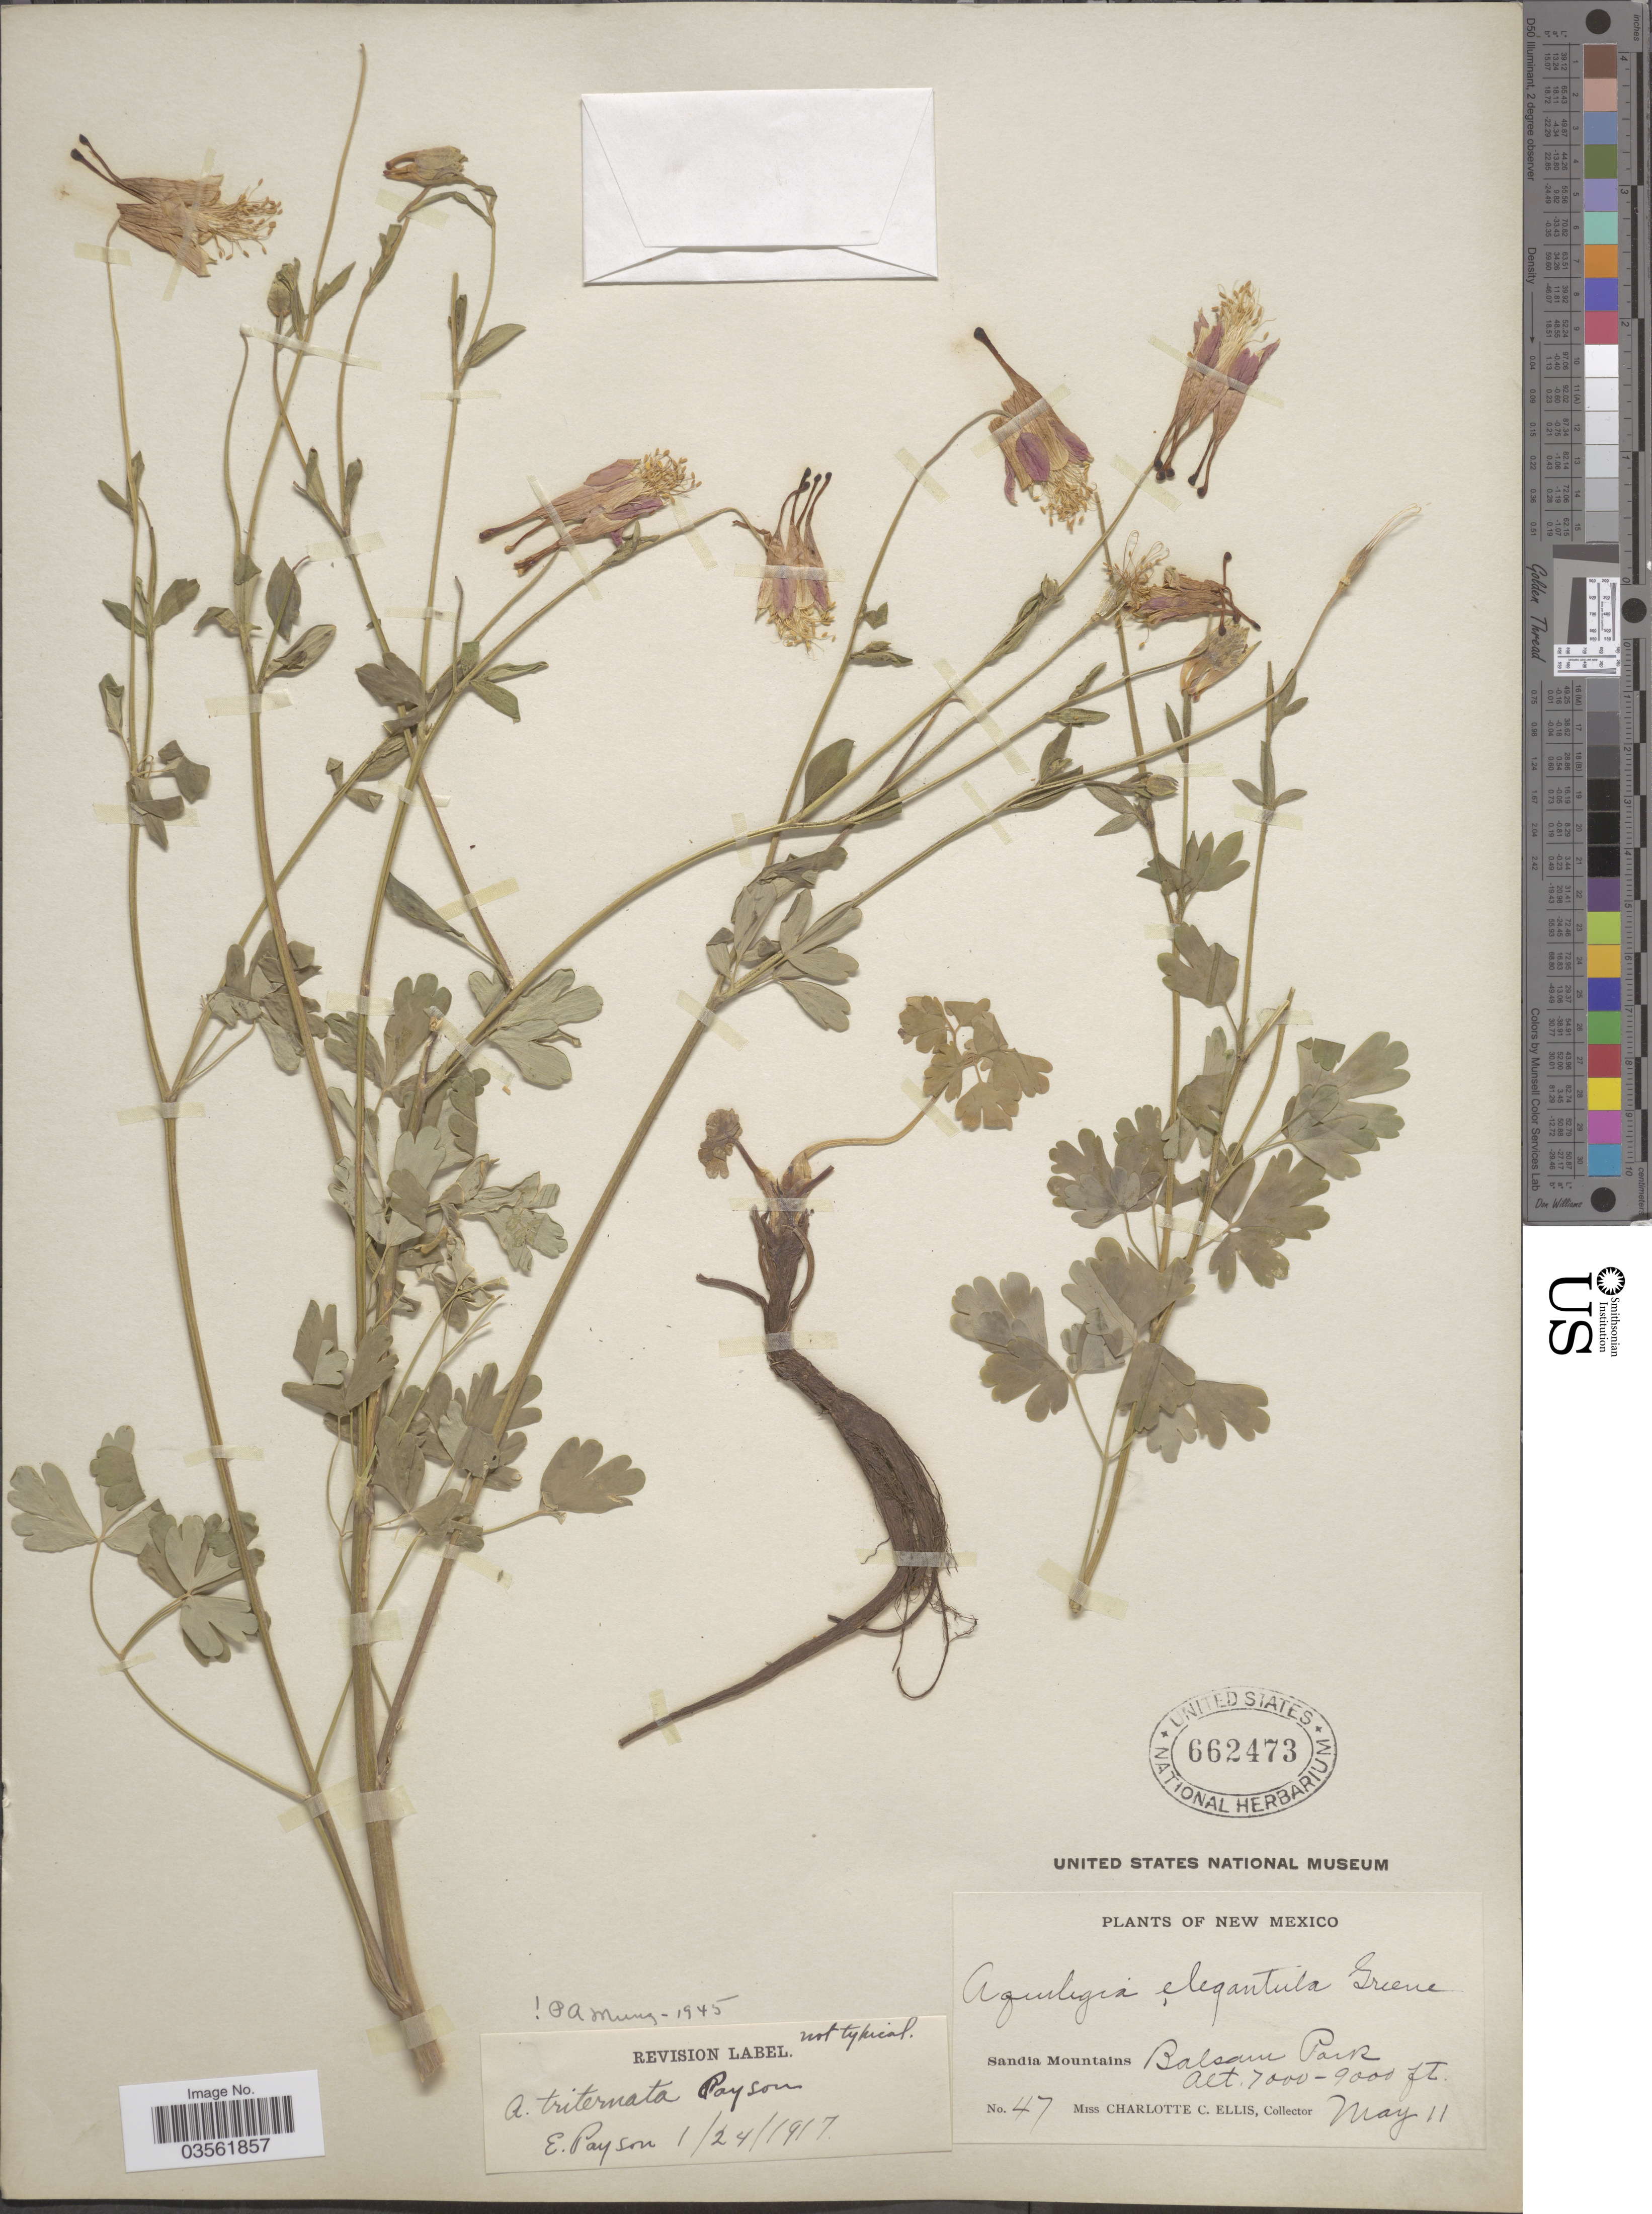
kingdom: Plantae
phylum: Tracheophyta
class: Magnoliopsida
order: Ranunculales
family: Ranunculaceae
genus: Aquilegia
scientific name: Aquilegia triternata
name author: Payson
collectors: C. C. Ellis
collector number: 47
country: United States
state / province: New Mexico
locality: Sandia Mountains. Balsam Park.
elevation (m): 2134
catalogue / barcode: US 662473